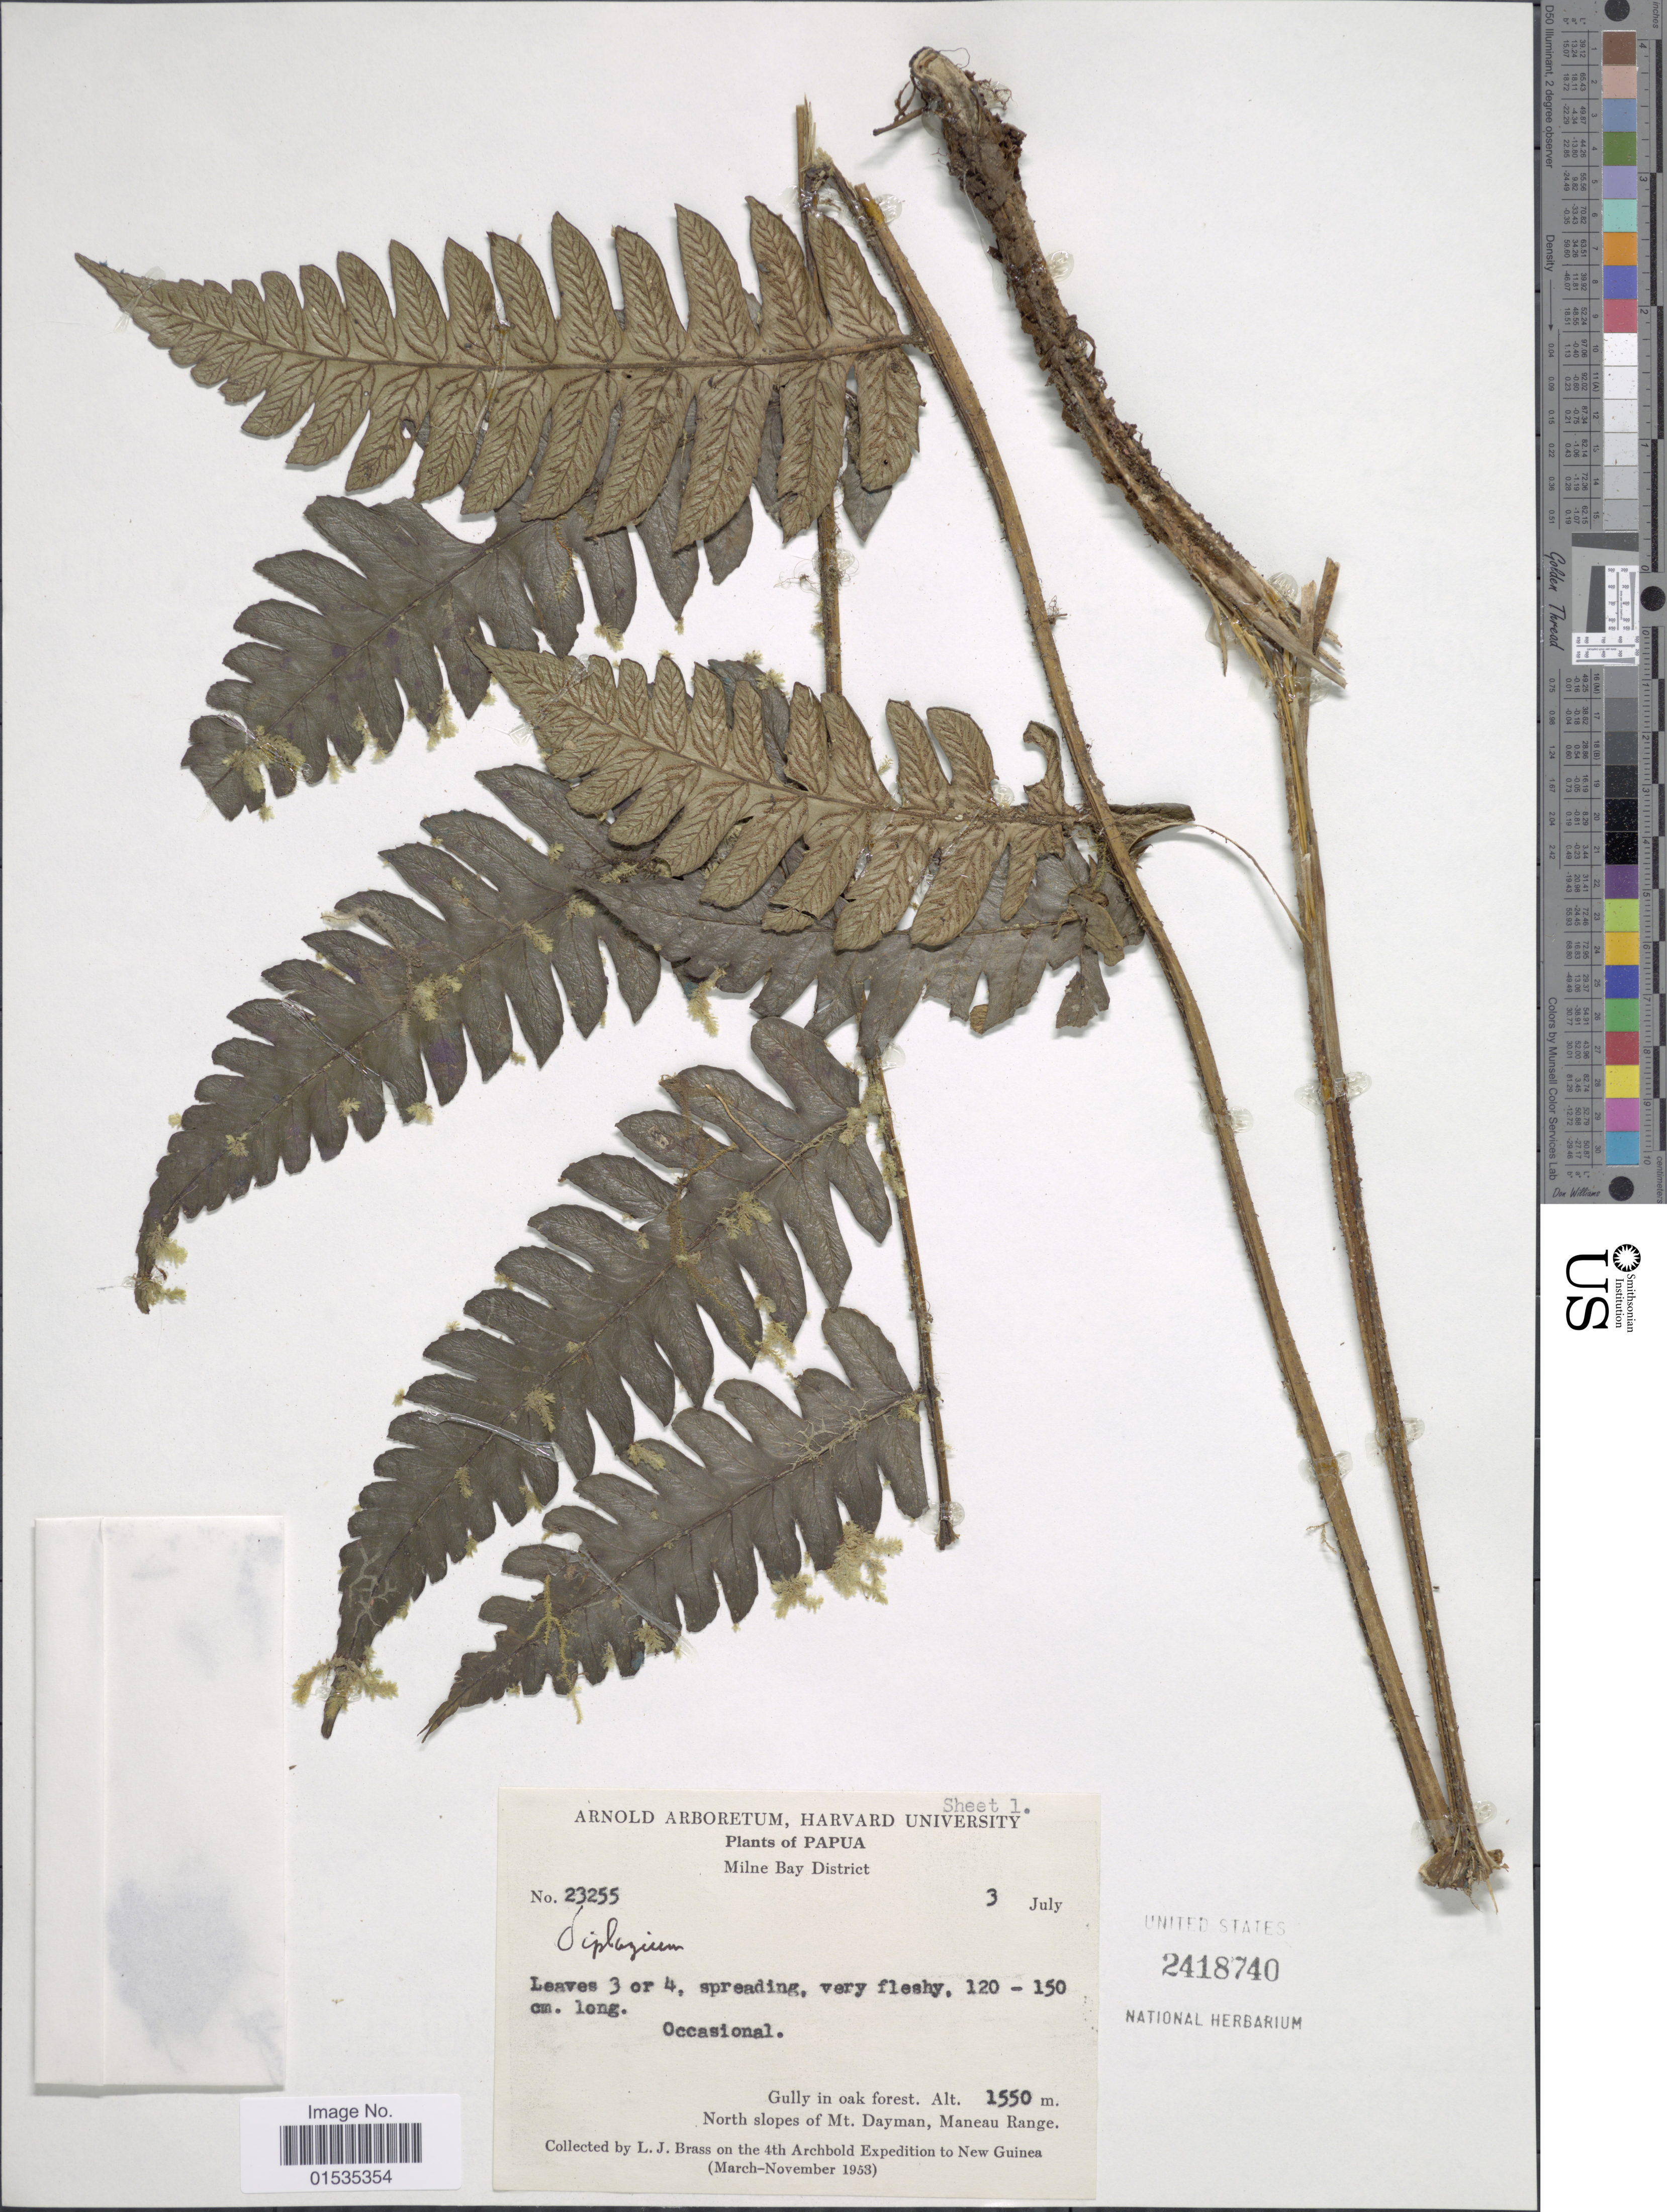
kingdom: Plantae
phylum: Tracheophyta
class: Polypodiopsida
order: Polypodiales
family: Athyriaceae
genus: Diplazium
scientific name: Diplazium sp.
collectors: L. J. Brass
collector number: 23255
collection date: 1953-07-03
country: Papua New Guinea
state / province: Milne Bay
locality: Gully in oak forest, North slopes of Mt. Dayman, Maneau Range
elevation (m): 1550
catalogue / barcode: US 2418740